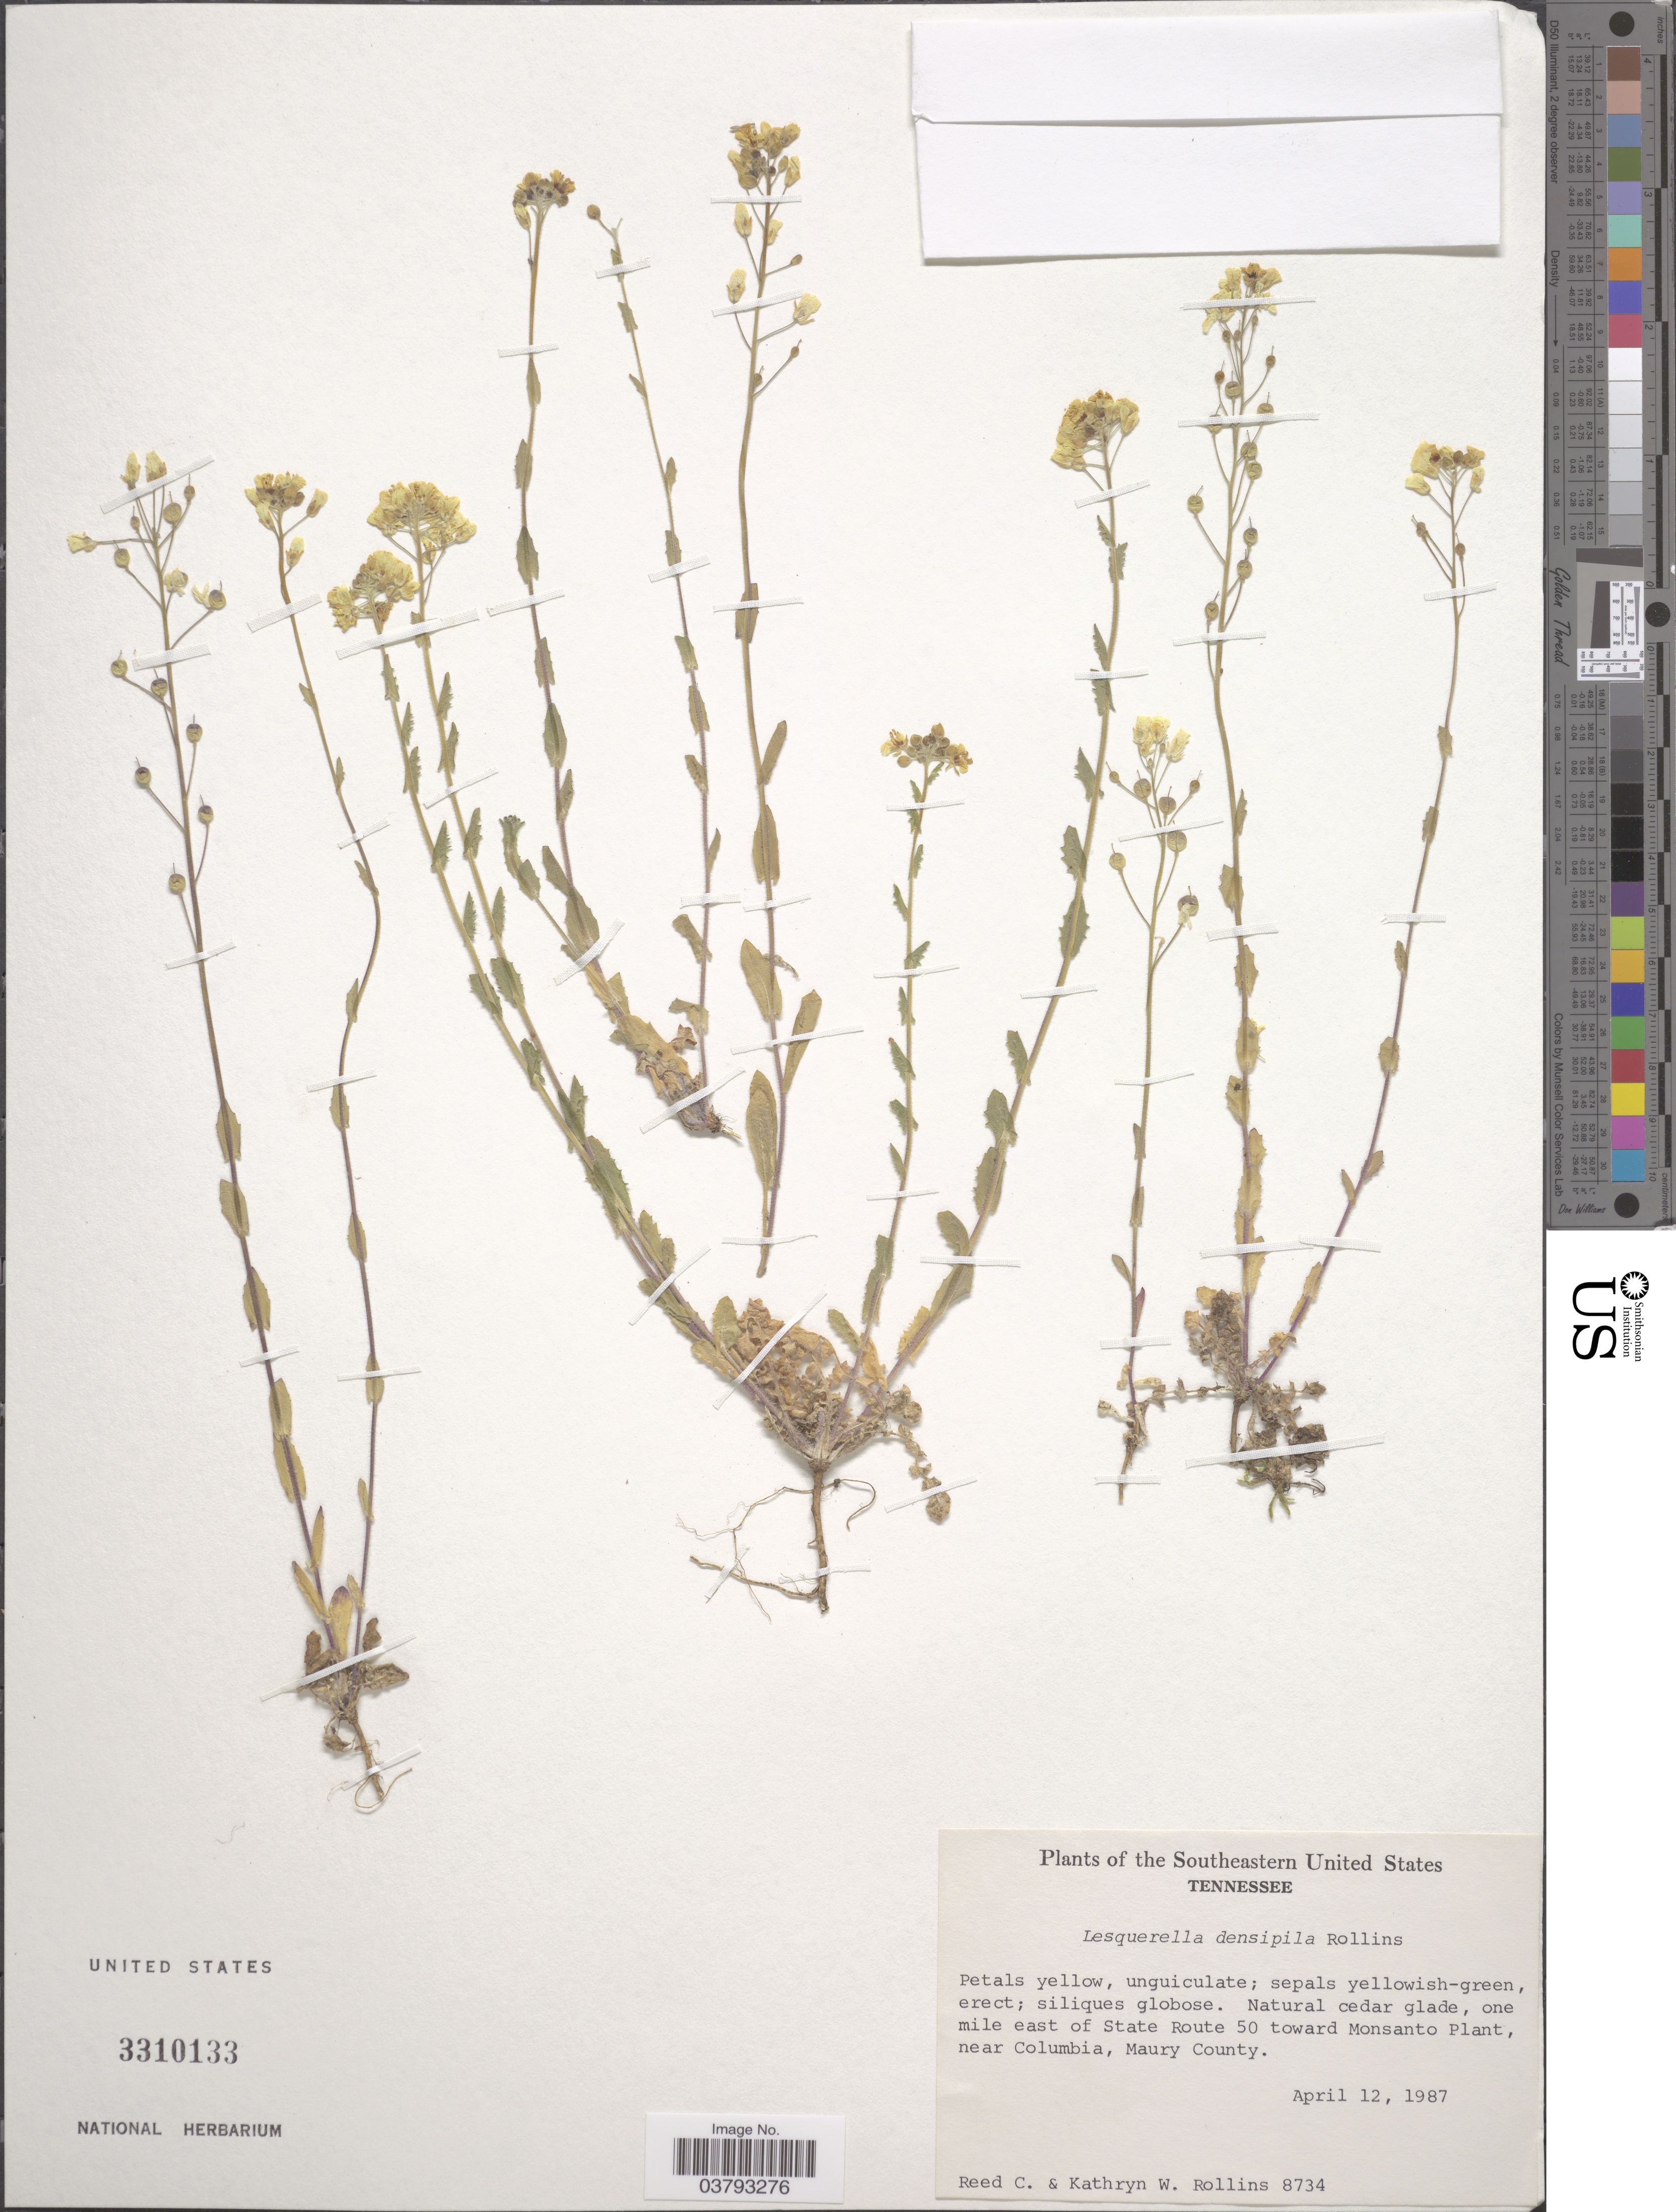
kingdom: Plantae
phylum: Tracheophyta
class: Magnoliopsida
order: Brassicales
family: Brassicaceae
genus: Lesquerella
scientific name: Lesquerella densipila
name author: Rollins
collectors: R. C. Rollins & K. W. Rollins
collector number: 8734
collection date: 1987-04-12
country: United States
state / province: Tennessee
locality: Southeastern United States. One mile east of State Route 50 toward Monsanto Plant, near Columbia, Maury County.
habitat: natural cedar glade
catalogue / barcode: US 3310133